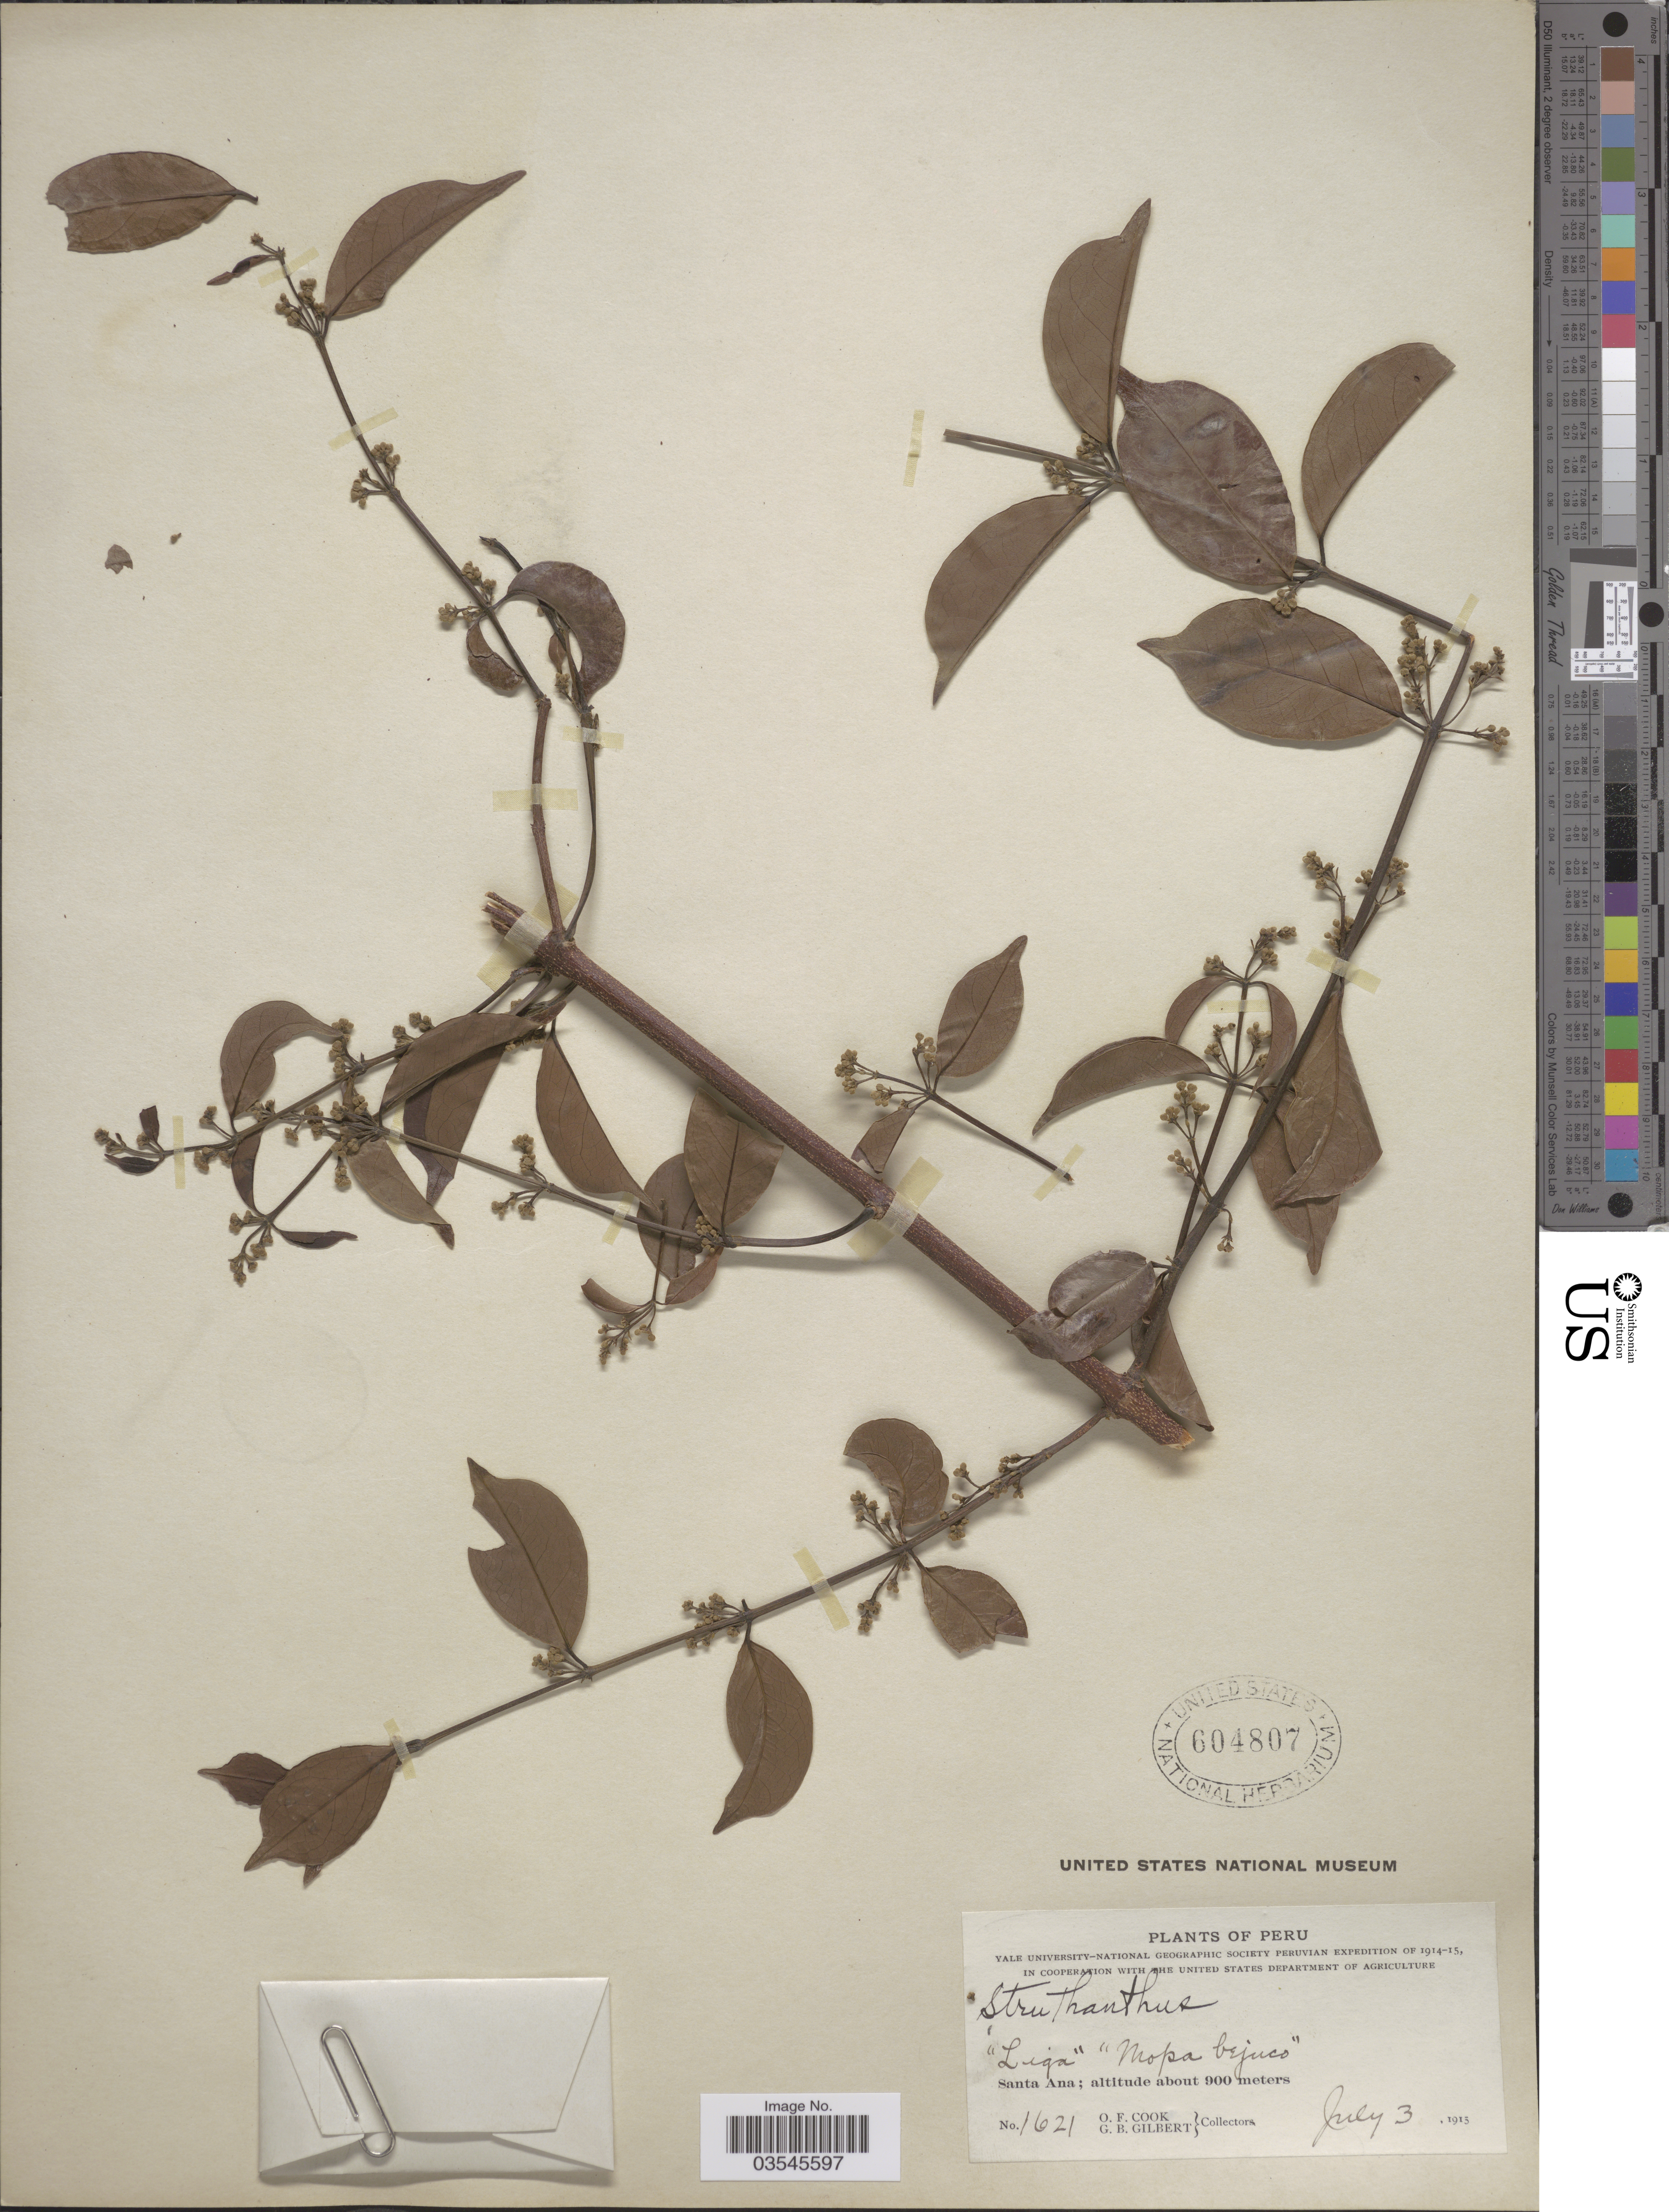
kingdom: Plantae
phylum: Tracheophyta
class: Magnoliopsida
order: Malpighiales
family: Malpighiaceae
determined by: Acevedo-Rodriguez, P., (US), Smithsonian Institution - National Museum of Natural History (UNITED STATES)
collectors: O. F. Cook & G. B. Gilbert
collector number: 1621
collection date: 1915-07-03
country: Peru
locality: Santa Ana.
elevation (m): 900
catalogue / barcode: US 604807